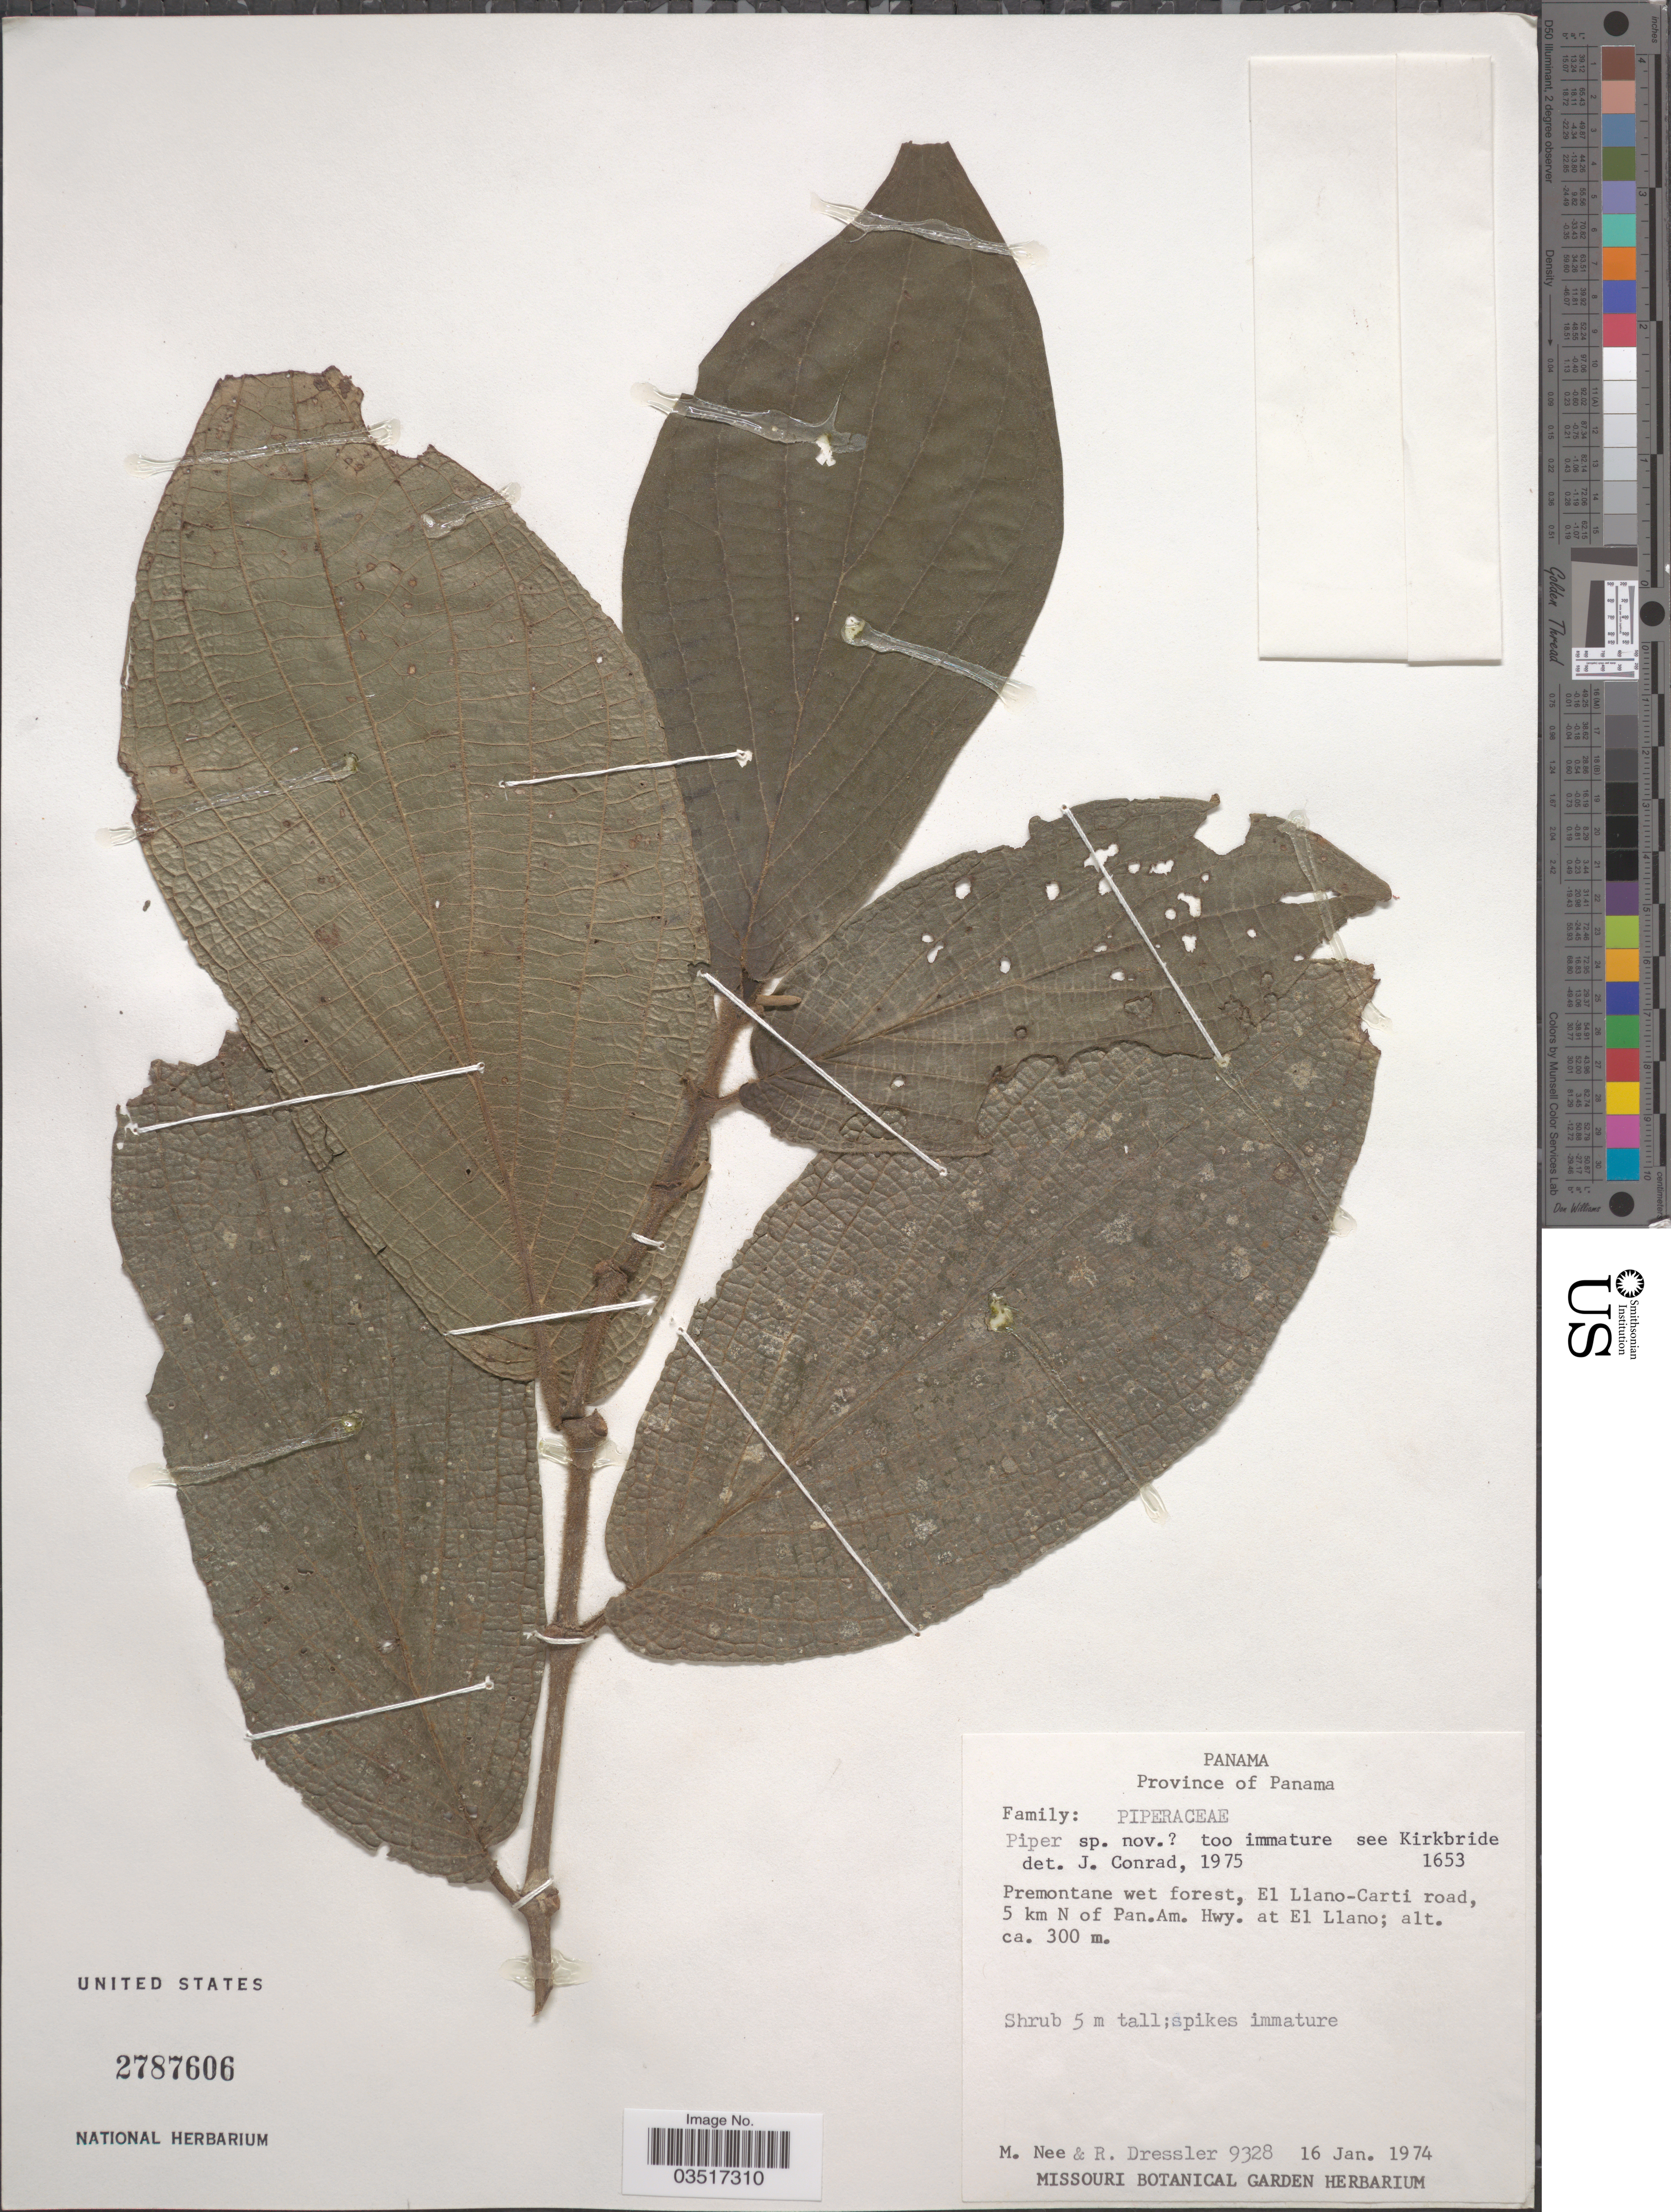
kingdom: Plantae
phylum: Tracheophyta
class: Magnoliopsida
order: Piperales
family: Piperaceae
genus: Piper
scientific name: Piper sp.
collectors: M. Nee & R. Dressler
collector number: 9328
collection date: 1974-01-16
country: Panama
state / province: Panamá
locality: El Llano-Carti road, 5 km N of Pan.Am. Hwy. at El Llano.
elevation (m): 300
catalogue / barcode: US 2787606